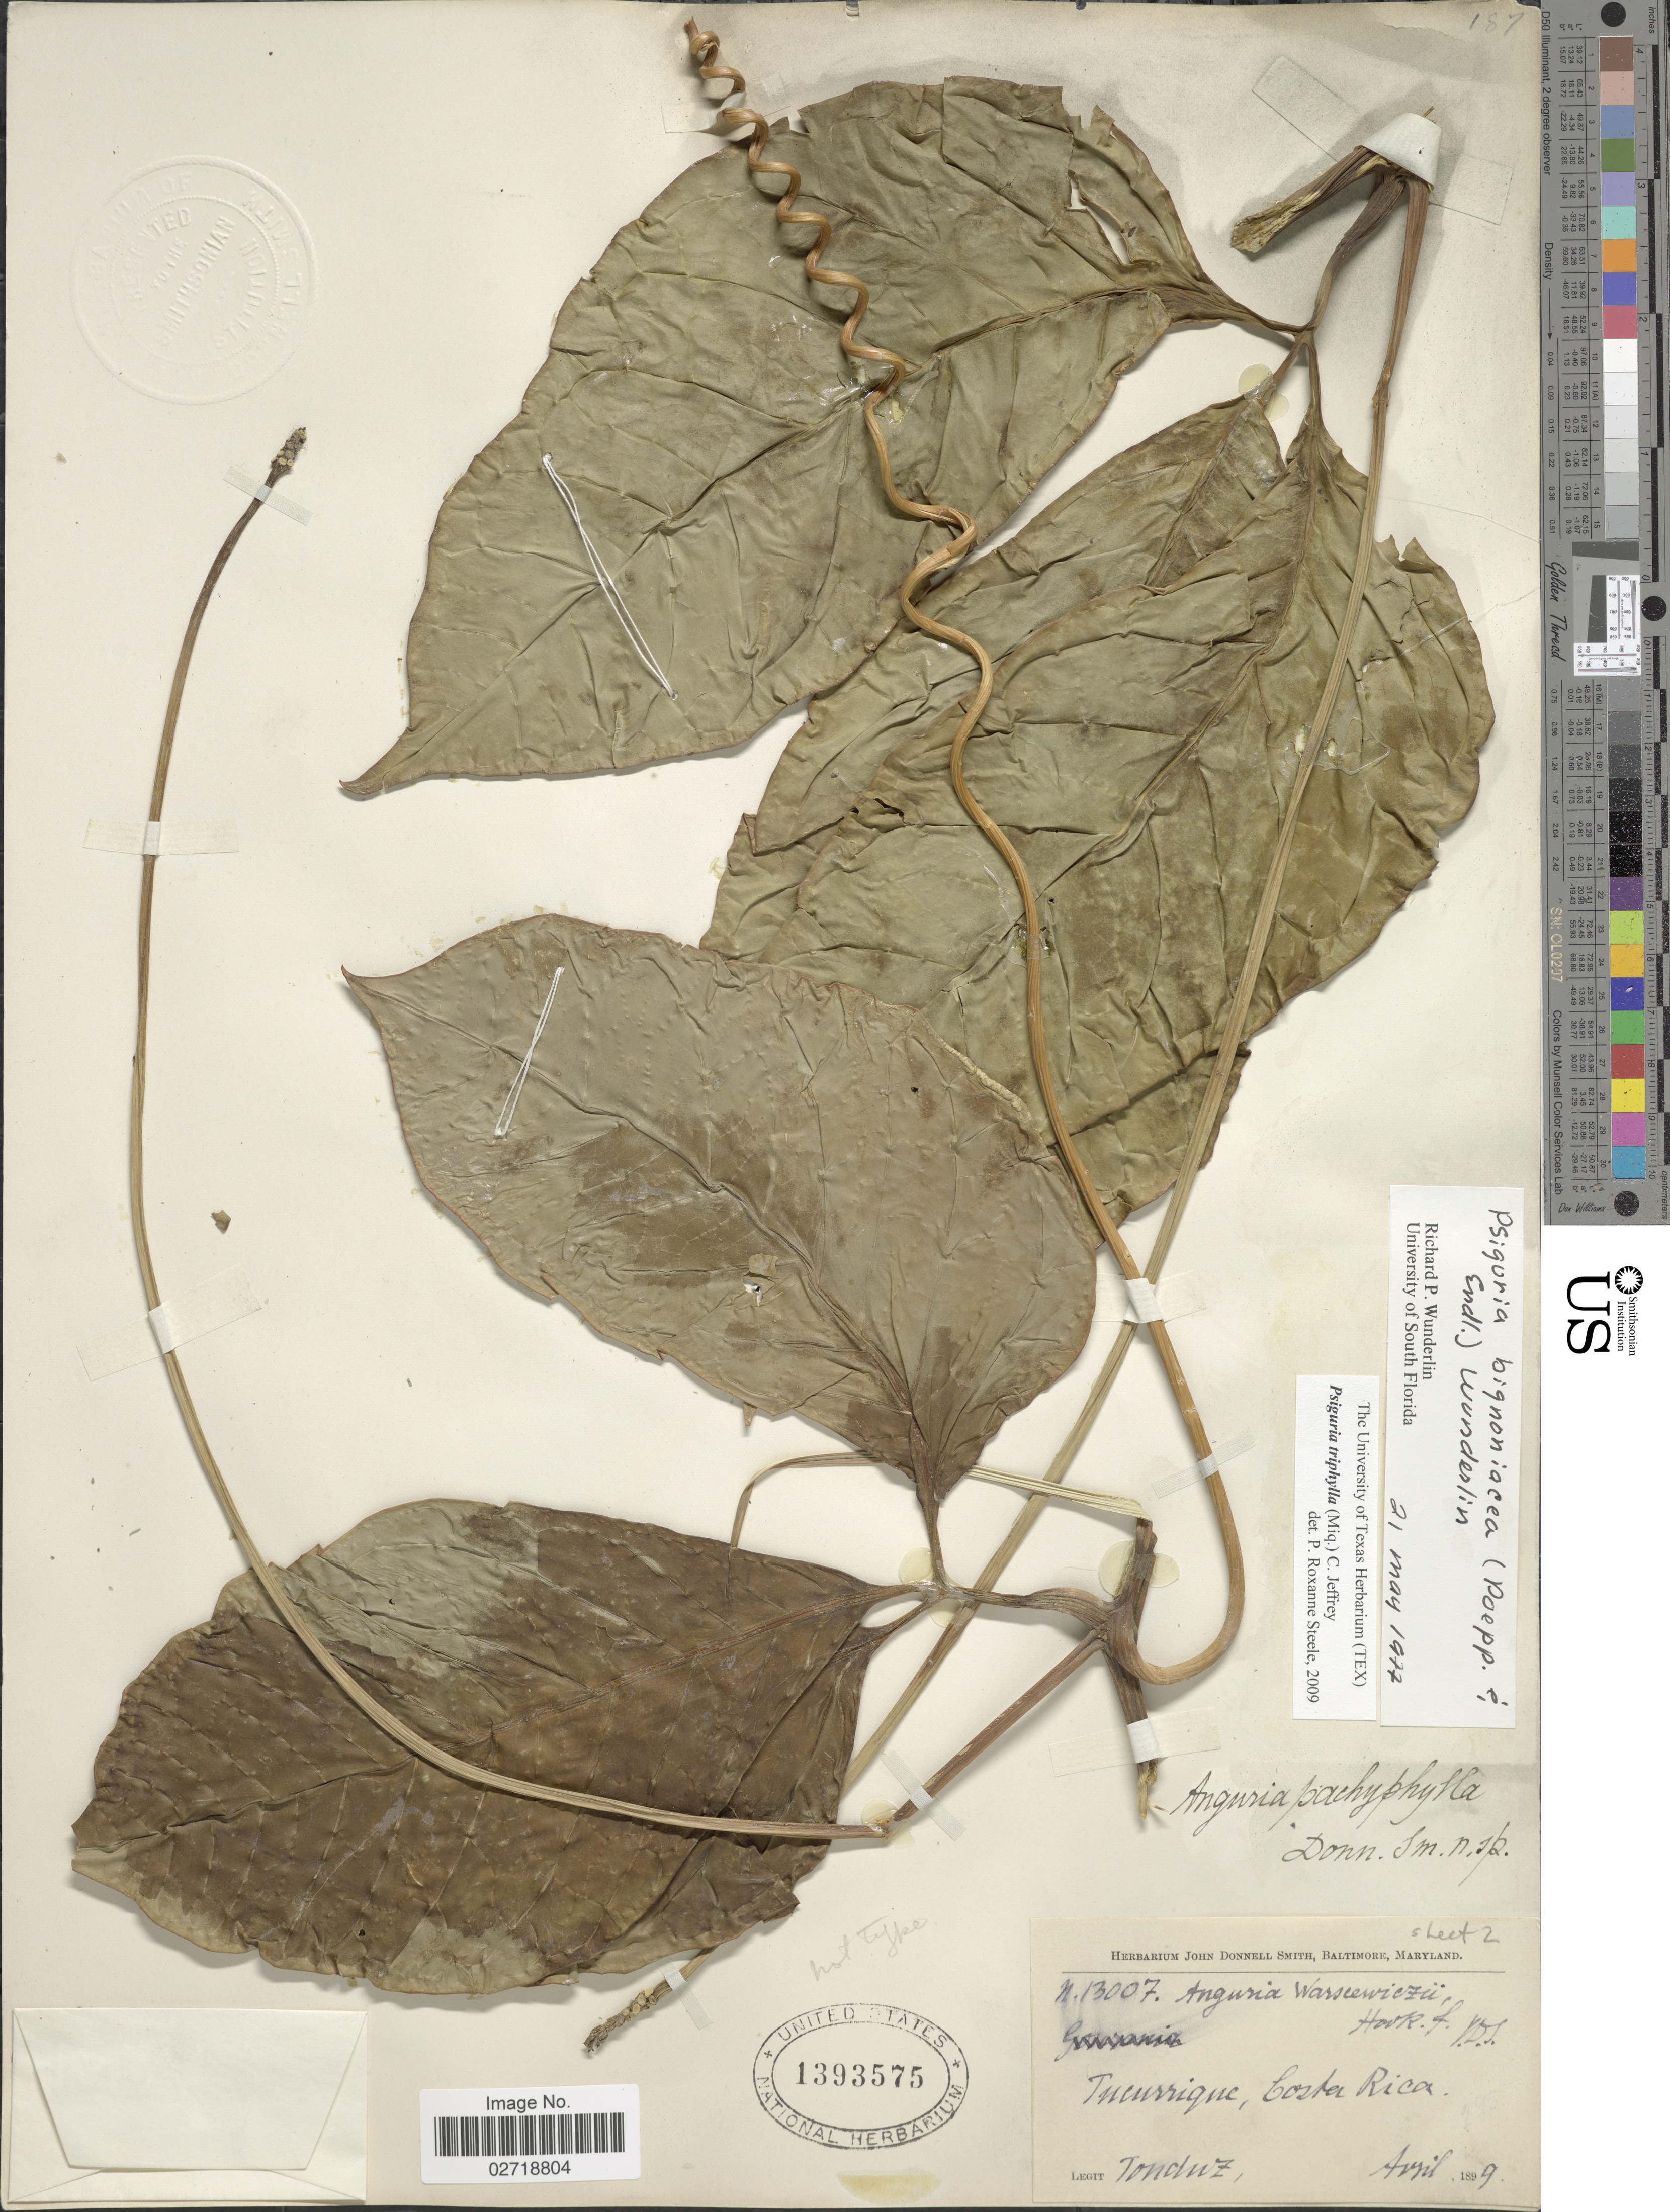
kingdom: Plantae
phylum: Tracheophyta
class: Magnoliopsida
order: Cucurbitales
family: Cucurbitaceae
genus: Psiguria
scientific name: Psiguria triphylla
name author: (Miq.) C. Jeffrey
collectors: A. Tonduz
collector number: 13007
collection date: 1899-04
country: Costa Rica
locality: Tucurrique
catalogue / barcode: US 1393575